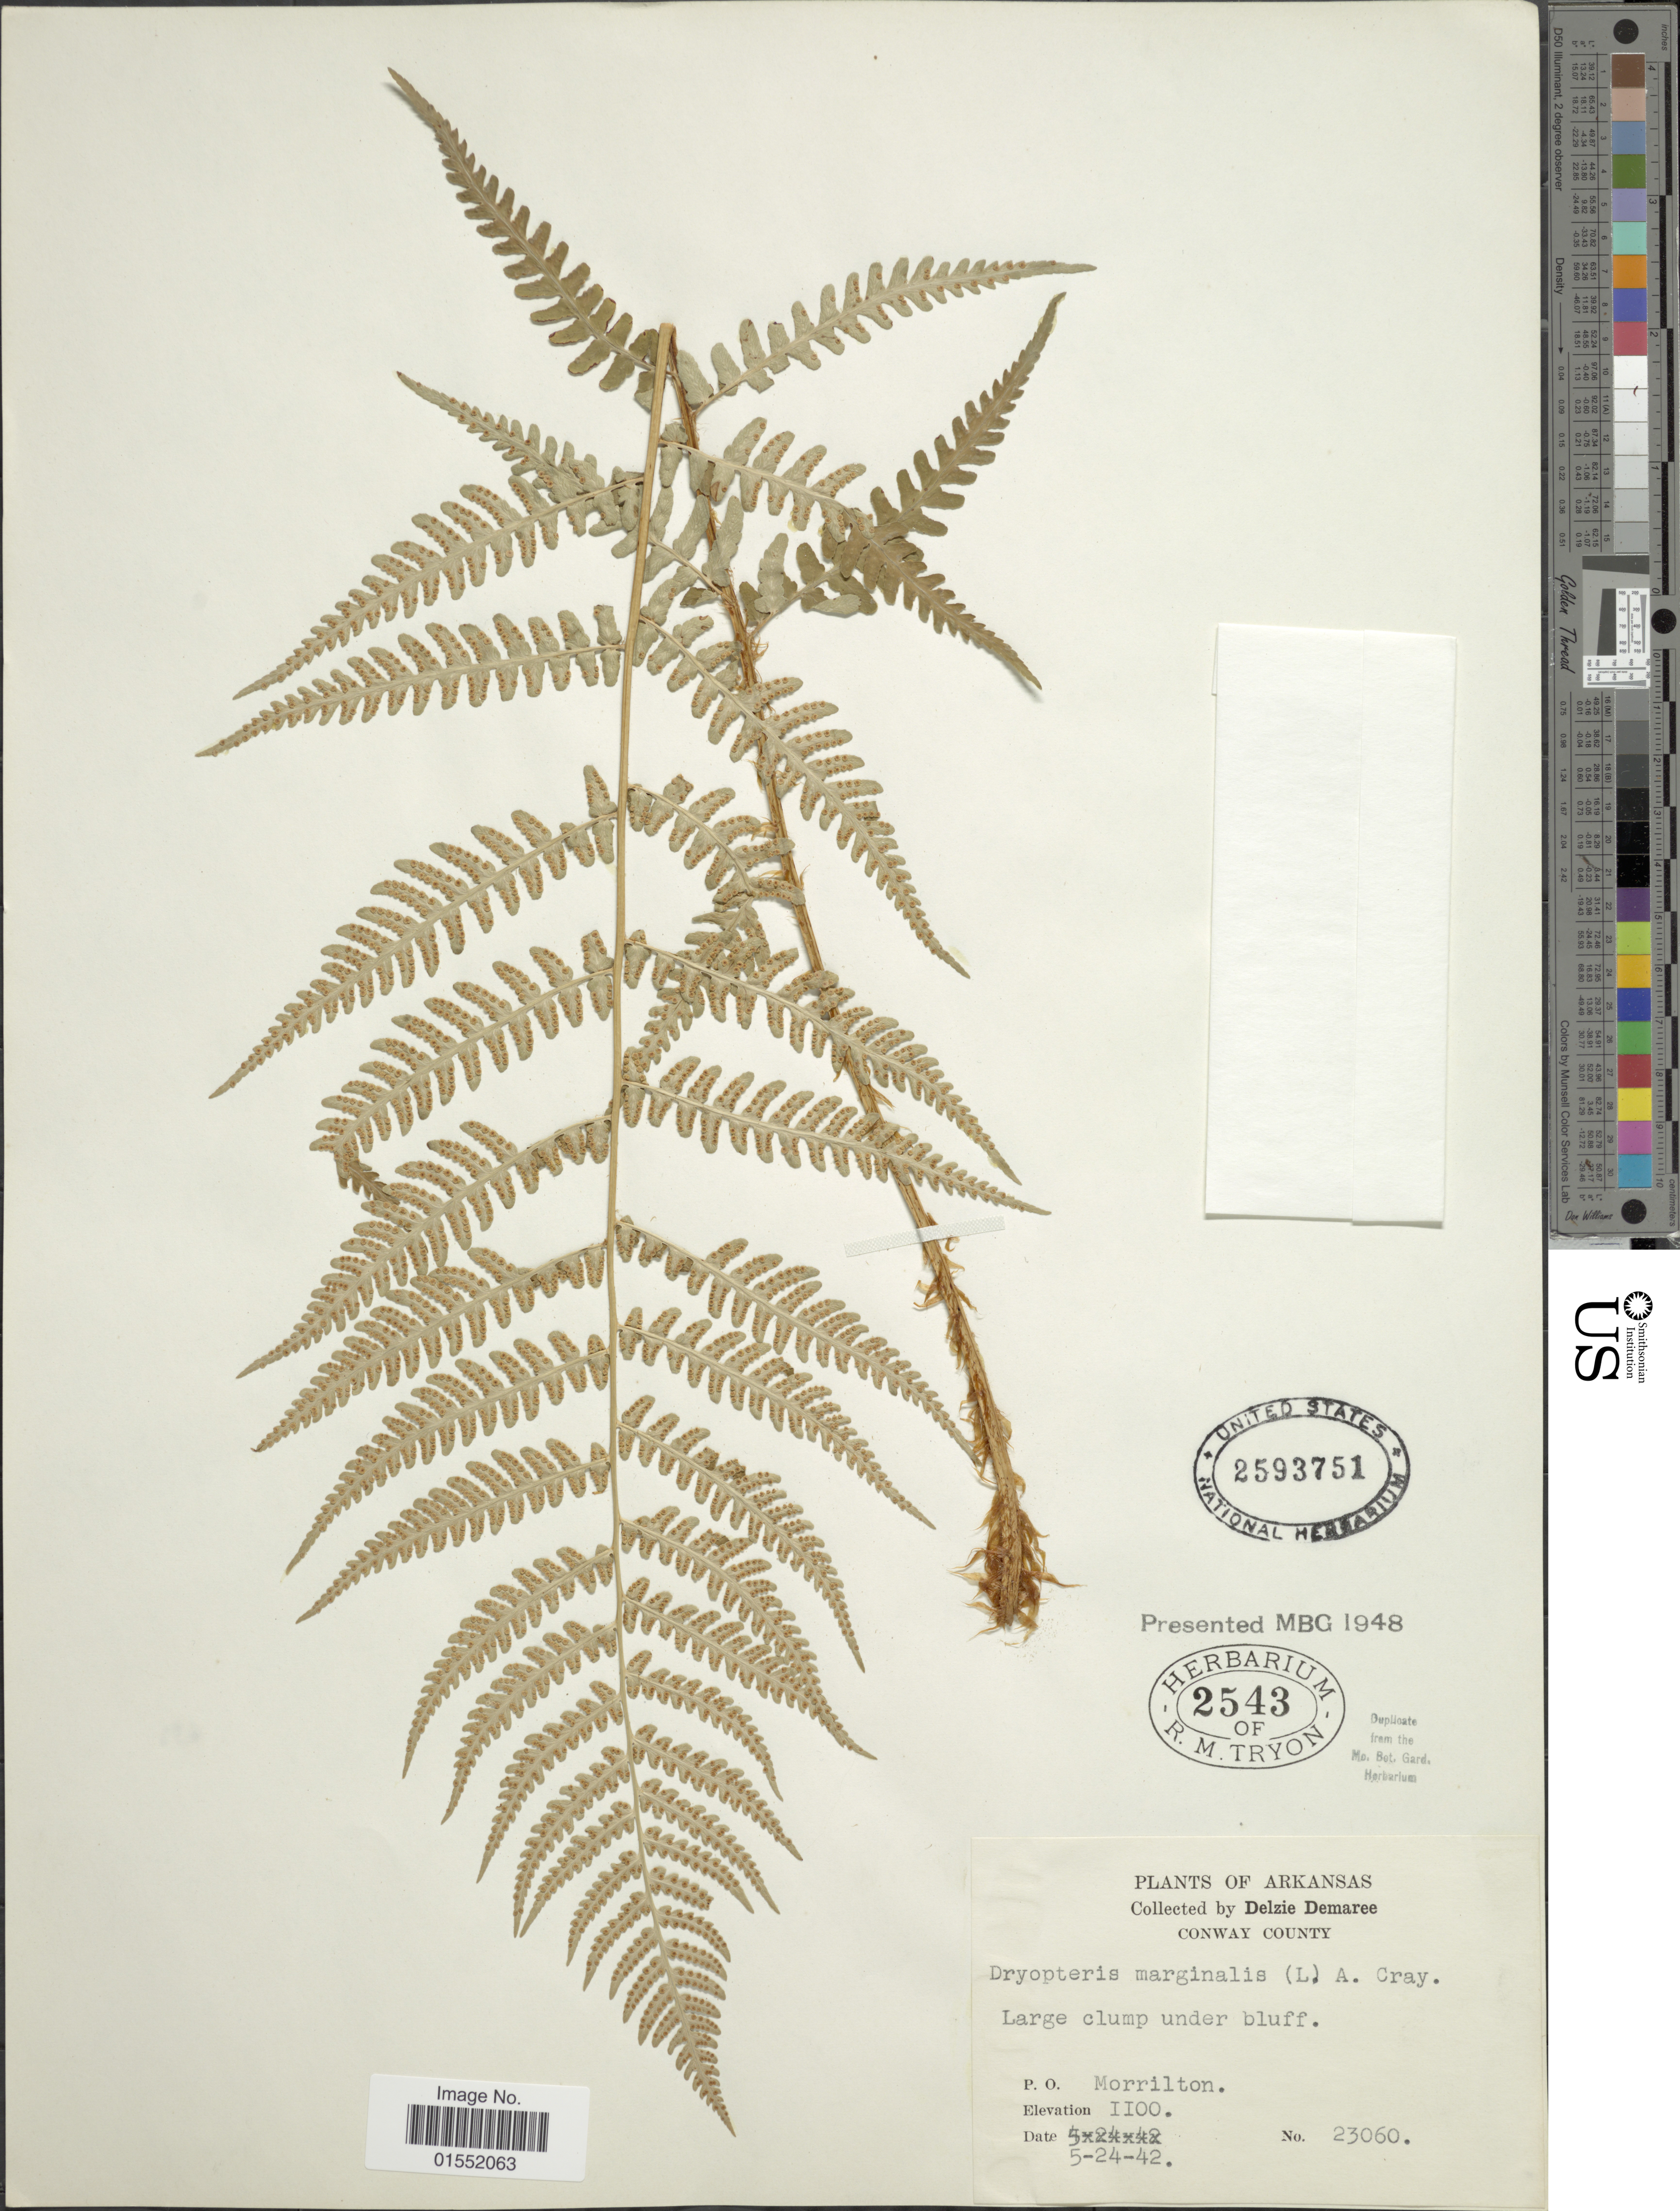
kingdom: Plantae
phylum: Tracheophyta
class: Polypodiopsida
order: Polypodiales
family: Dryopteridaceae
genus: Dryopteris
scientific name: Dryopteris marginalis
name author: (L.) A. Gray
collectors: D. Demaree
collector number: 23060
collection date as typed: Transcribed d/m/y: 24/5/42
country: United States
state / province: Arkansas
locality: Conway County, Large clump under bluff, P.O. Morrilton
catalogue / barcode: US 2593751